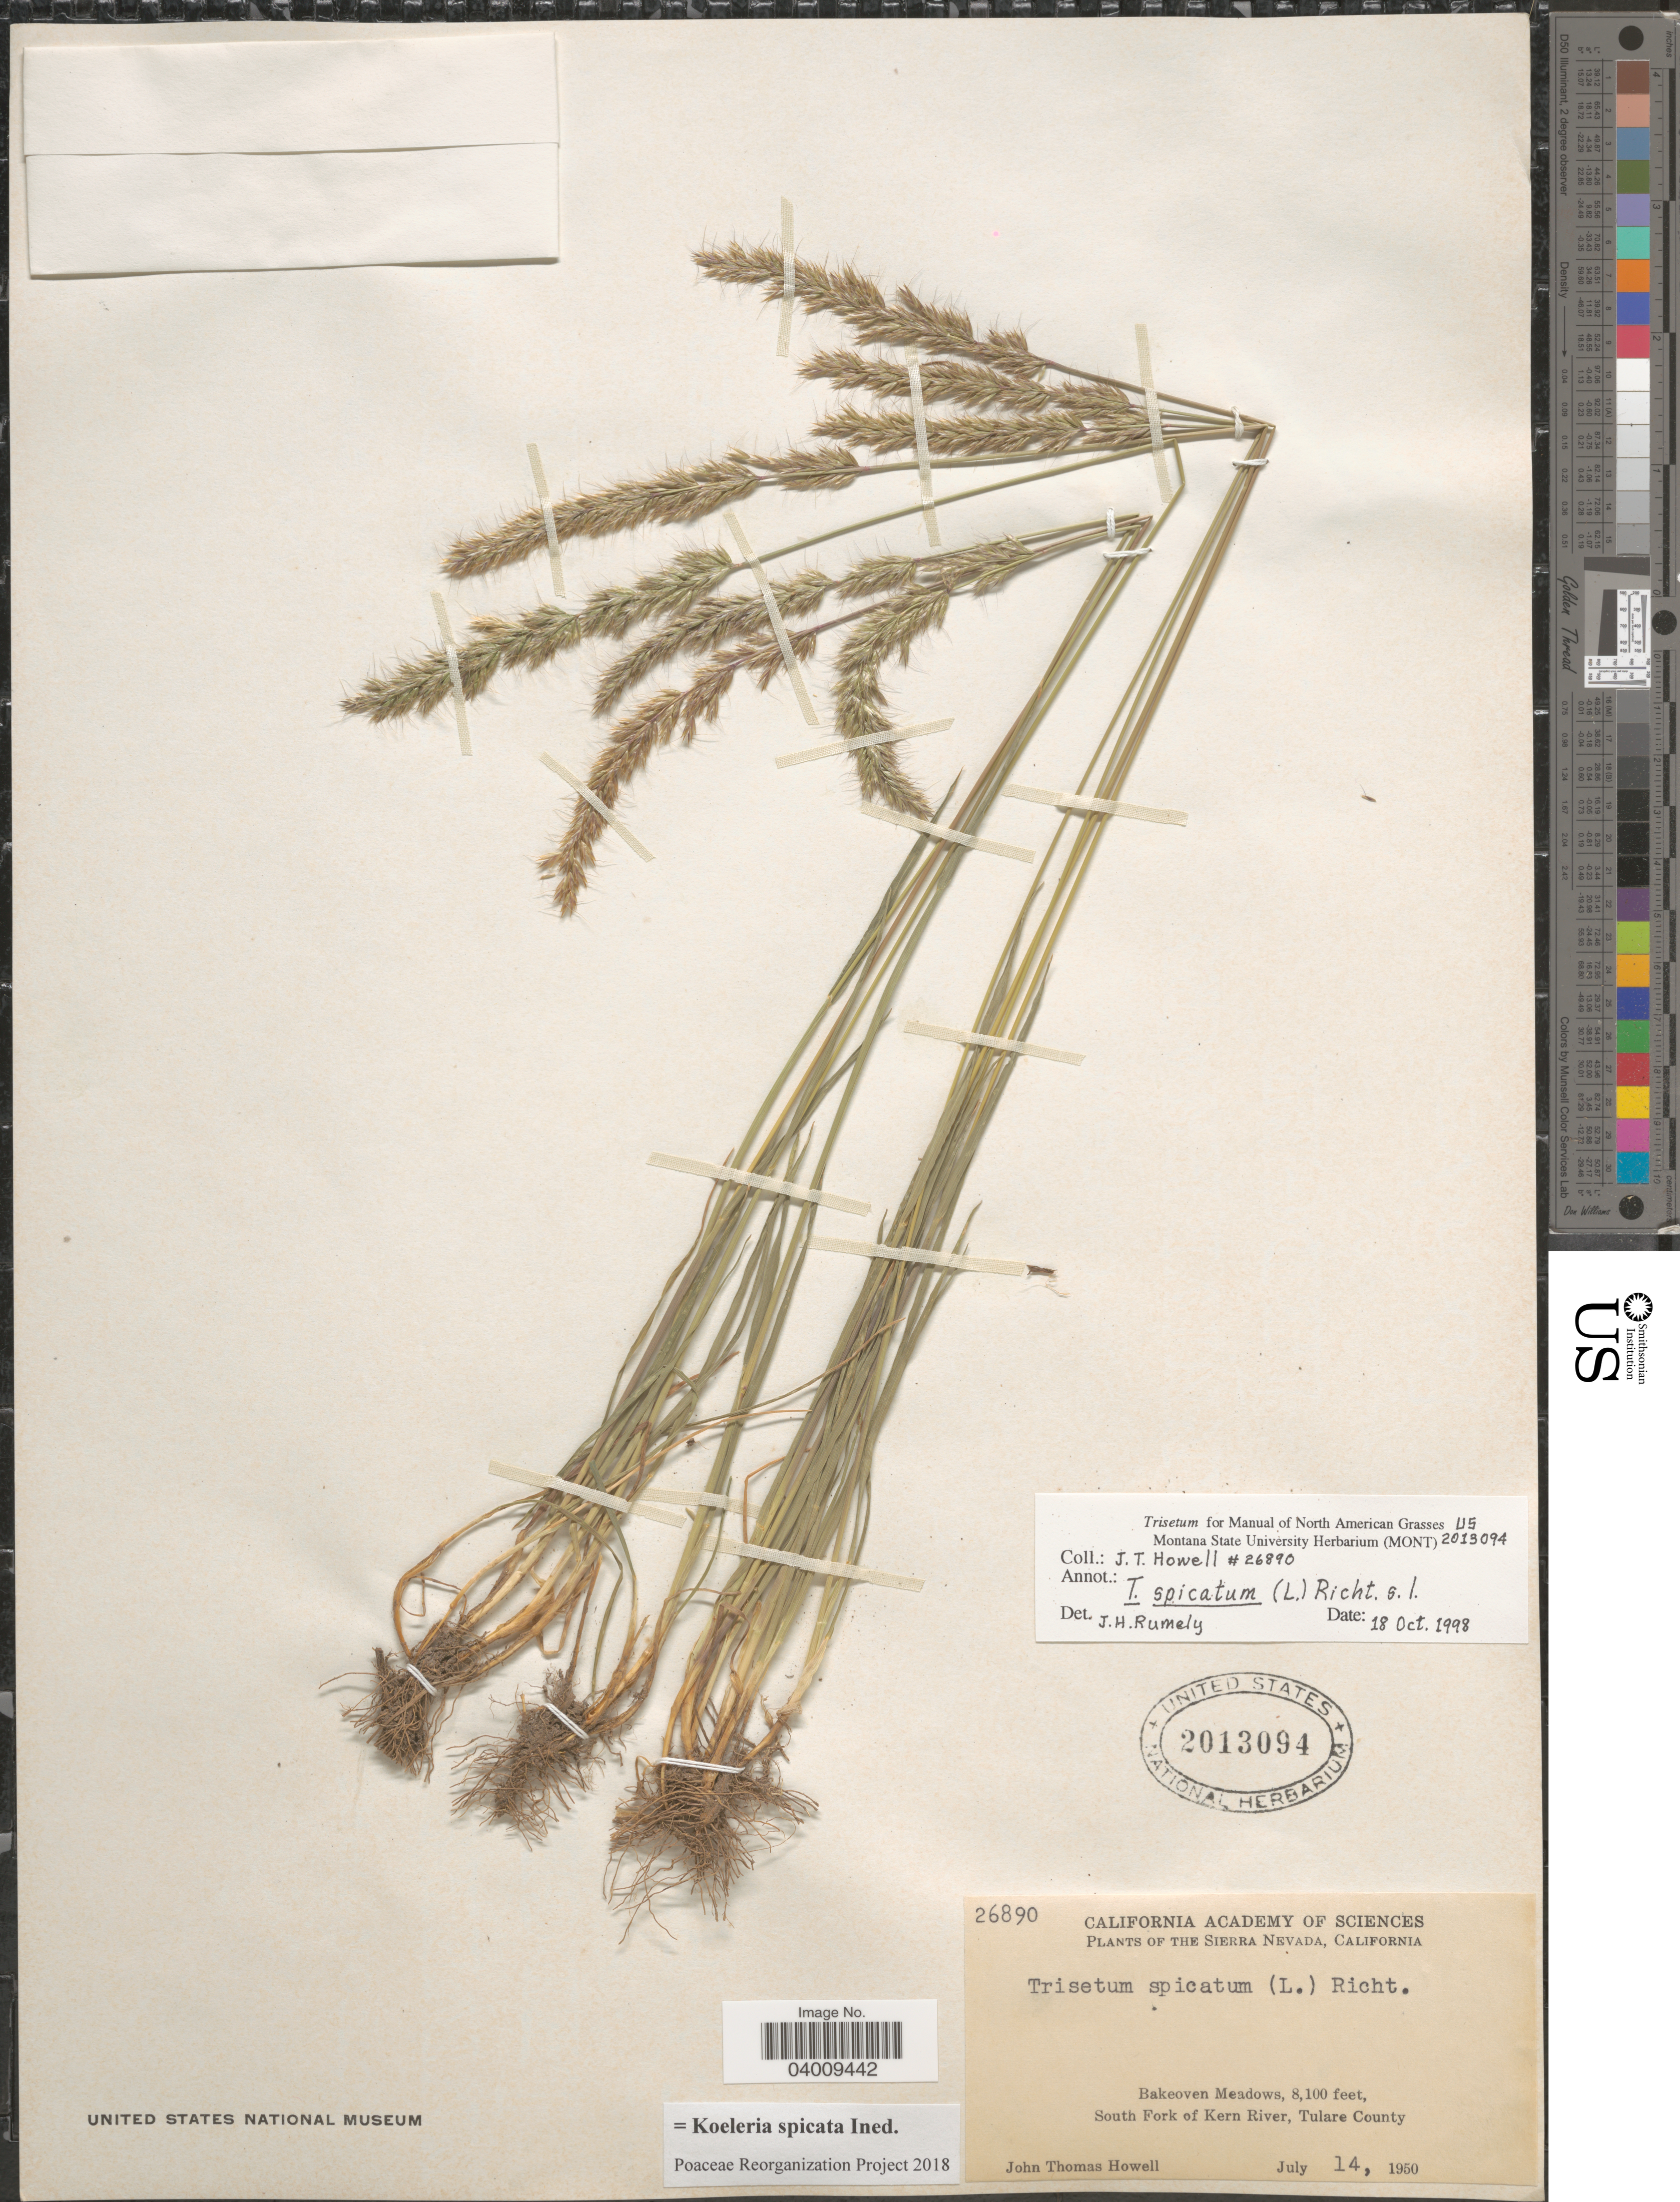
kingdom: Plantae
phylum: Tracheophyta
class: Liliopsida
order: Poales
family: Poaceae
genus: Koeleria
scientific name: Koeleria spicata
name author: (L.) Barberá et al.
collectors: J. T. Howell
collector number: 26890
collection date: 1950-07-14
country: United States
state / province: California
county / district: Tulare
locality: The Sierra Nevada. Bakeoven Meadows. South Fork of Kern River, Tulare County.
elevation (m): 2469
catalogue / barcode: US 2013094